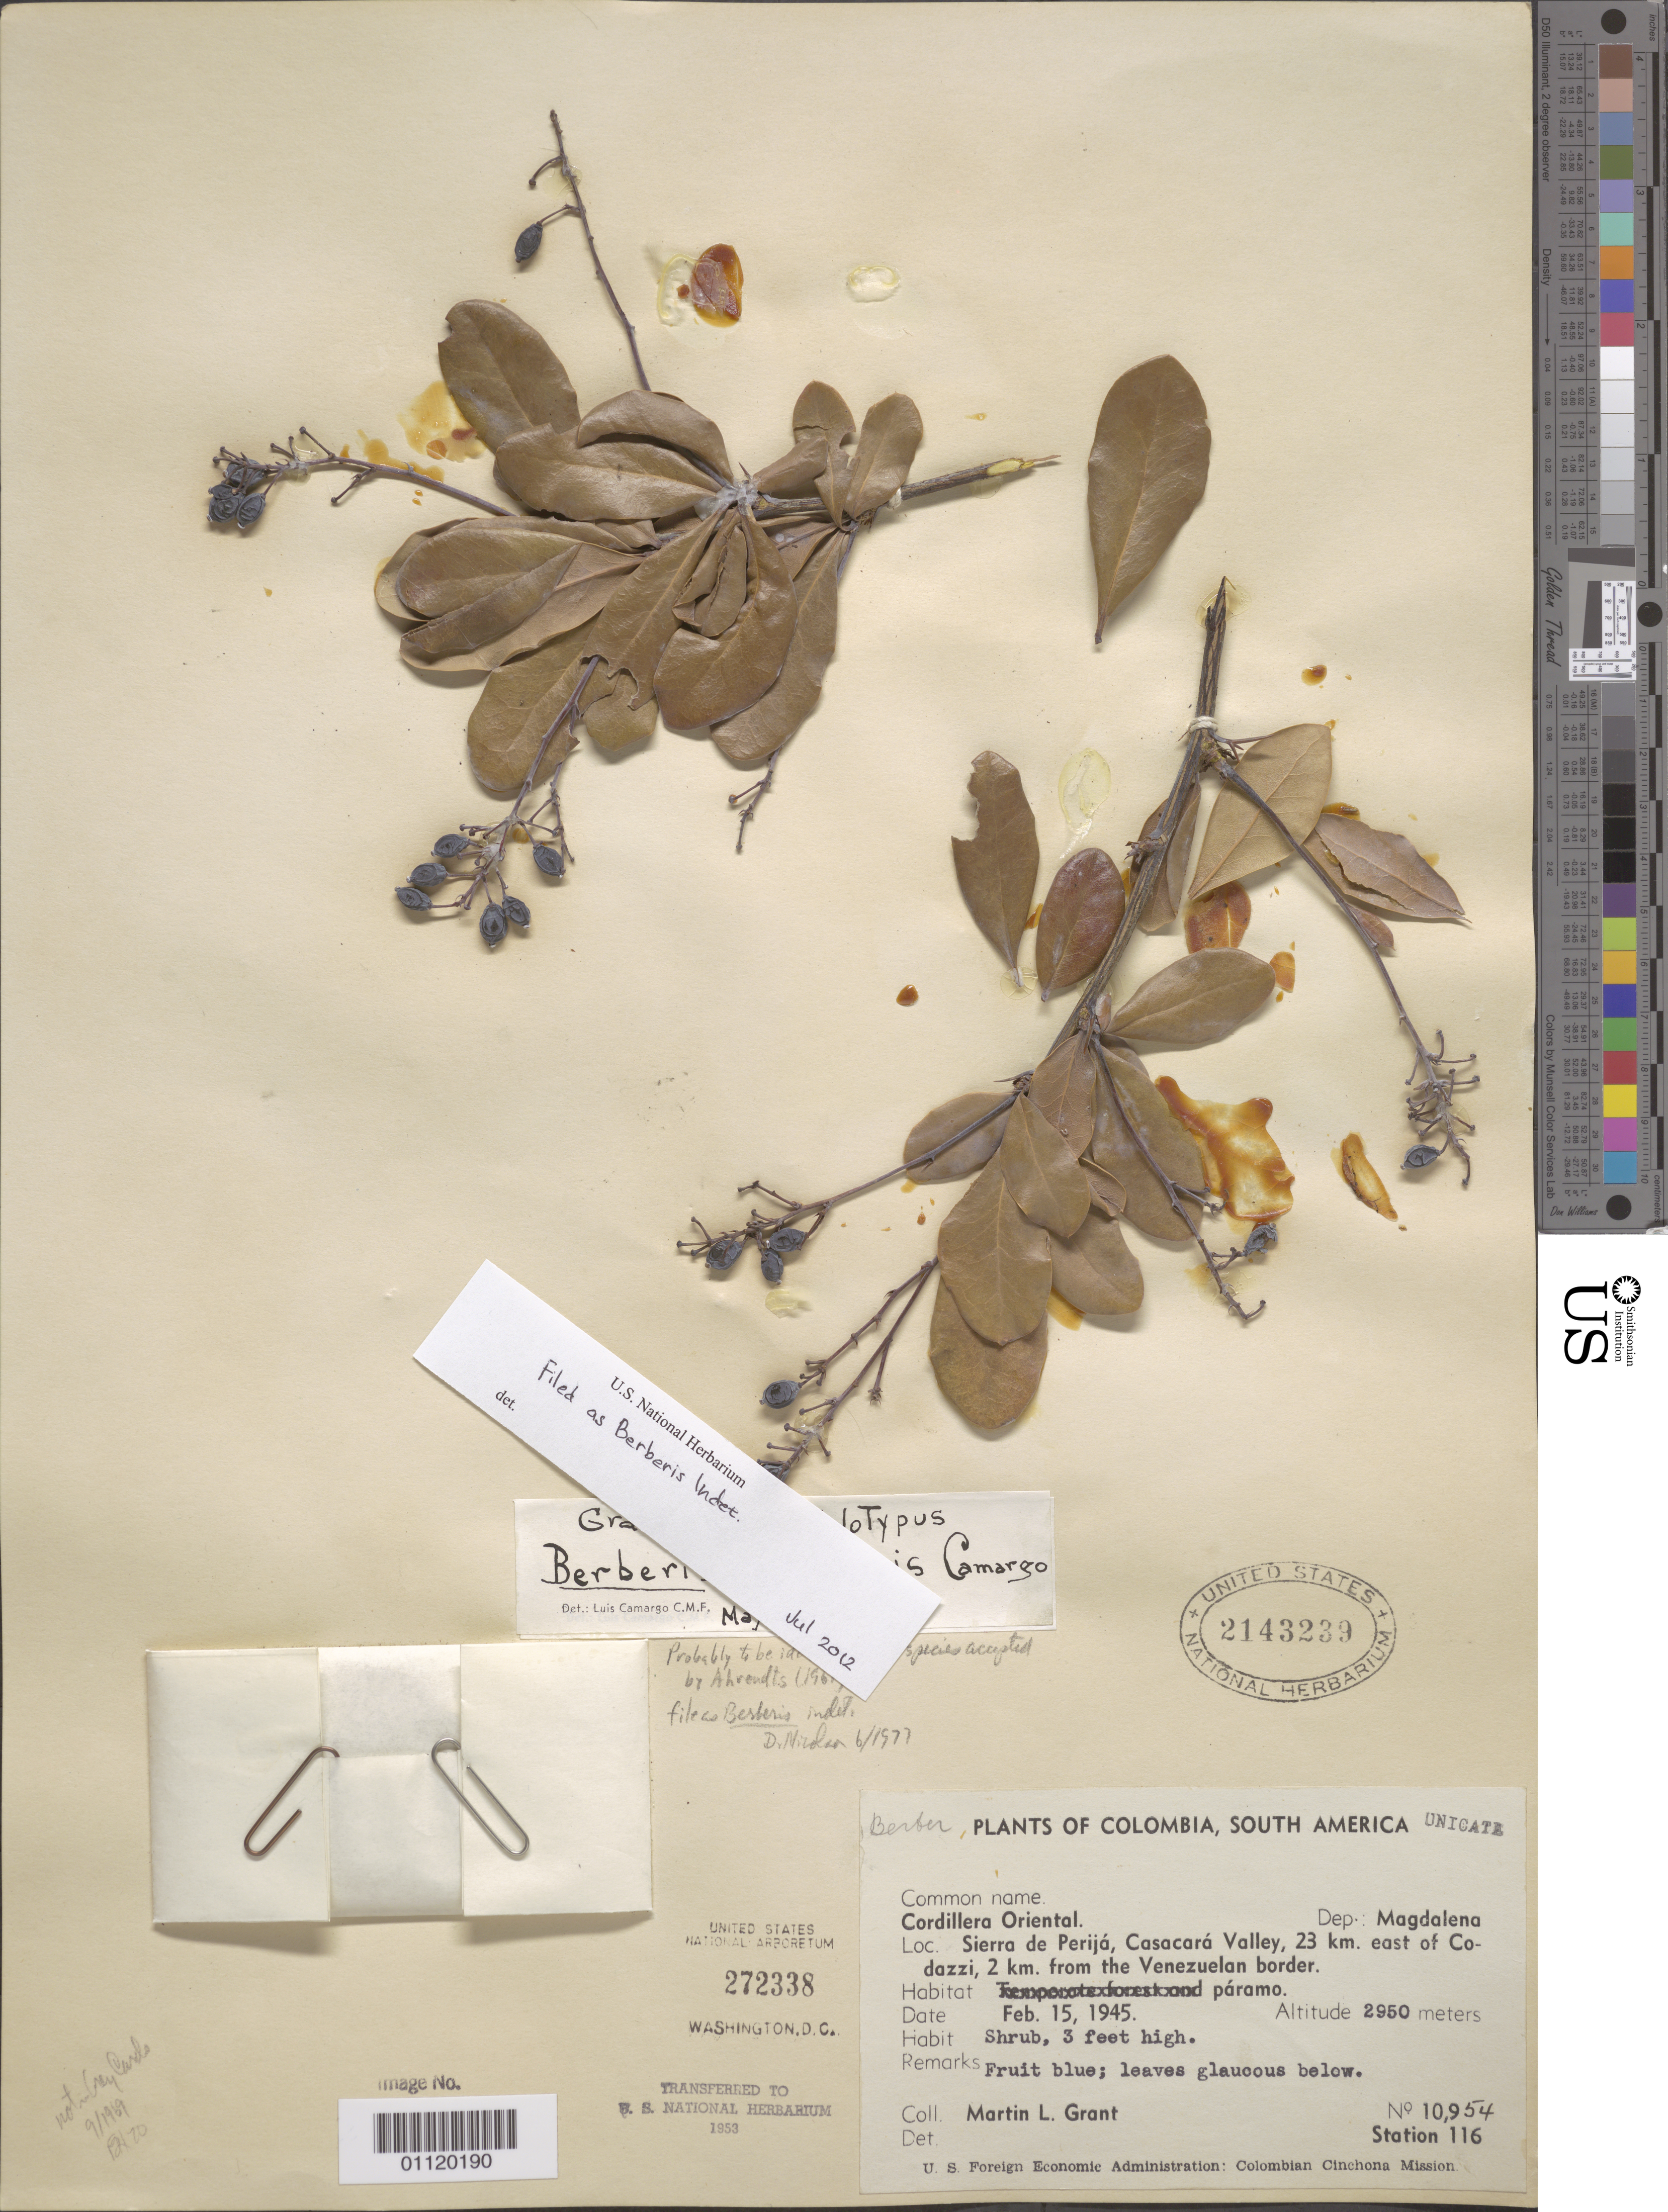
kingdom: Plantae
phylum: Tracheophyta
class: Magnoliopsida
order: Ranunculales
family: Berberidaceae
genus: Berberis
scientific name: Berberis sp.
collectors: M. L. Grant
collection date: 1945-02-15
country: Colombia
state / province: Magdalena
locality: Cordillera Oriental: Sierra de Perijá, Casacará Valley, 23 km east of Cadazzi, 2 km from the Venezuelan border. Páramo.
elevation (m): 2950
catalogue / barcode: US 2143239